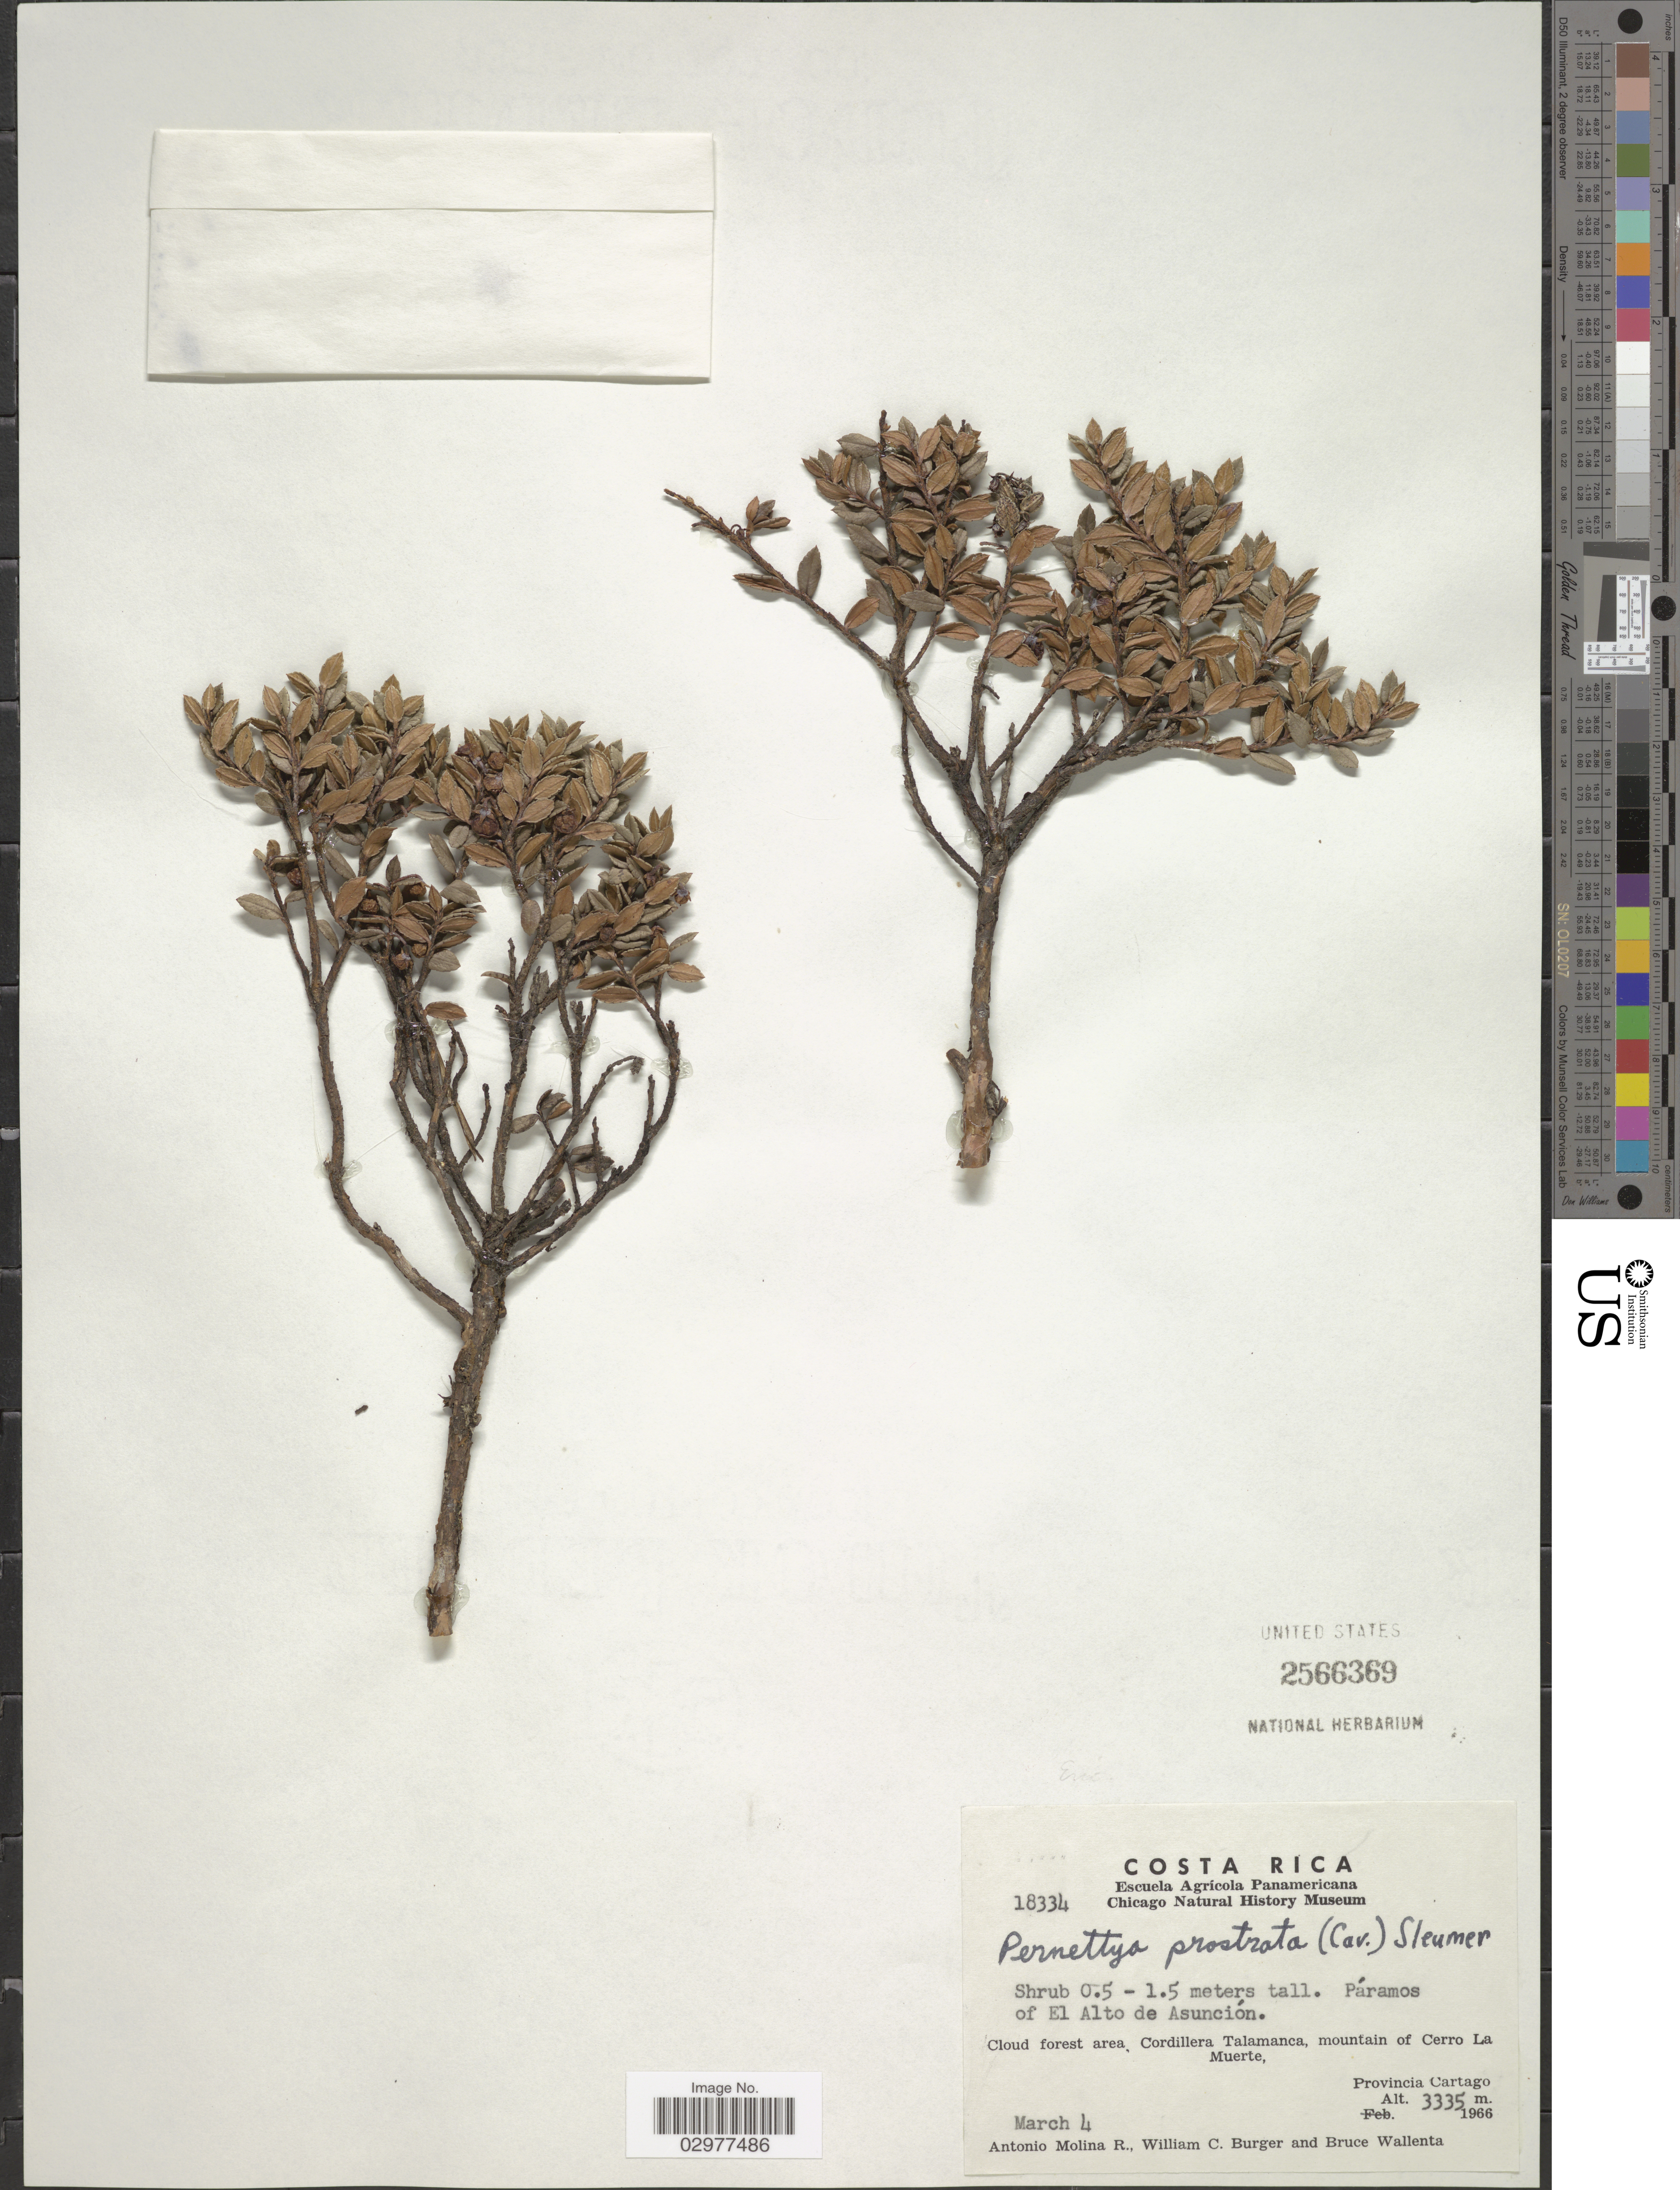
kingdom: Plantae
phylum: Tracheophyta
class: Magnoliopsida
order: Ericales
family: Ericaceae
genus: Pernettya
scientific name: Pernettya prostrata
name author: (Cav.) DC.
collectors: A. Molina R., W. Burger & B. Wallenta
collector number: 18334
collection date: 1966-03-04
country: Costa Rica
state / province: Cartago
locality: Páramos of El Alto de Asunción, Cordillera Talamanca, mountain of Cerro La Muerte.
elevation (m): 3335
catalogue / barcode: US 2566369